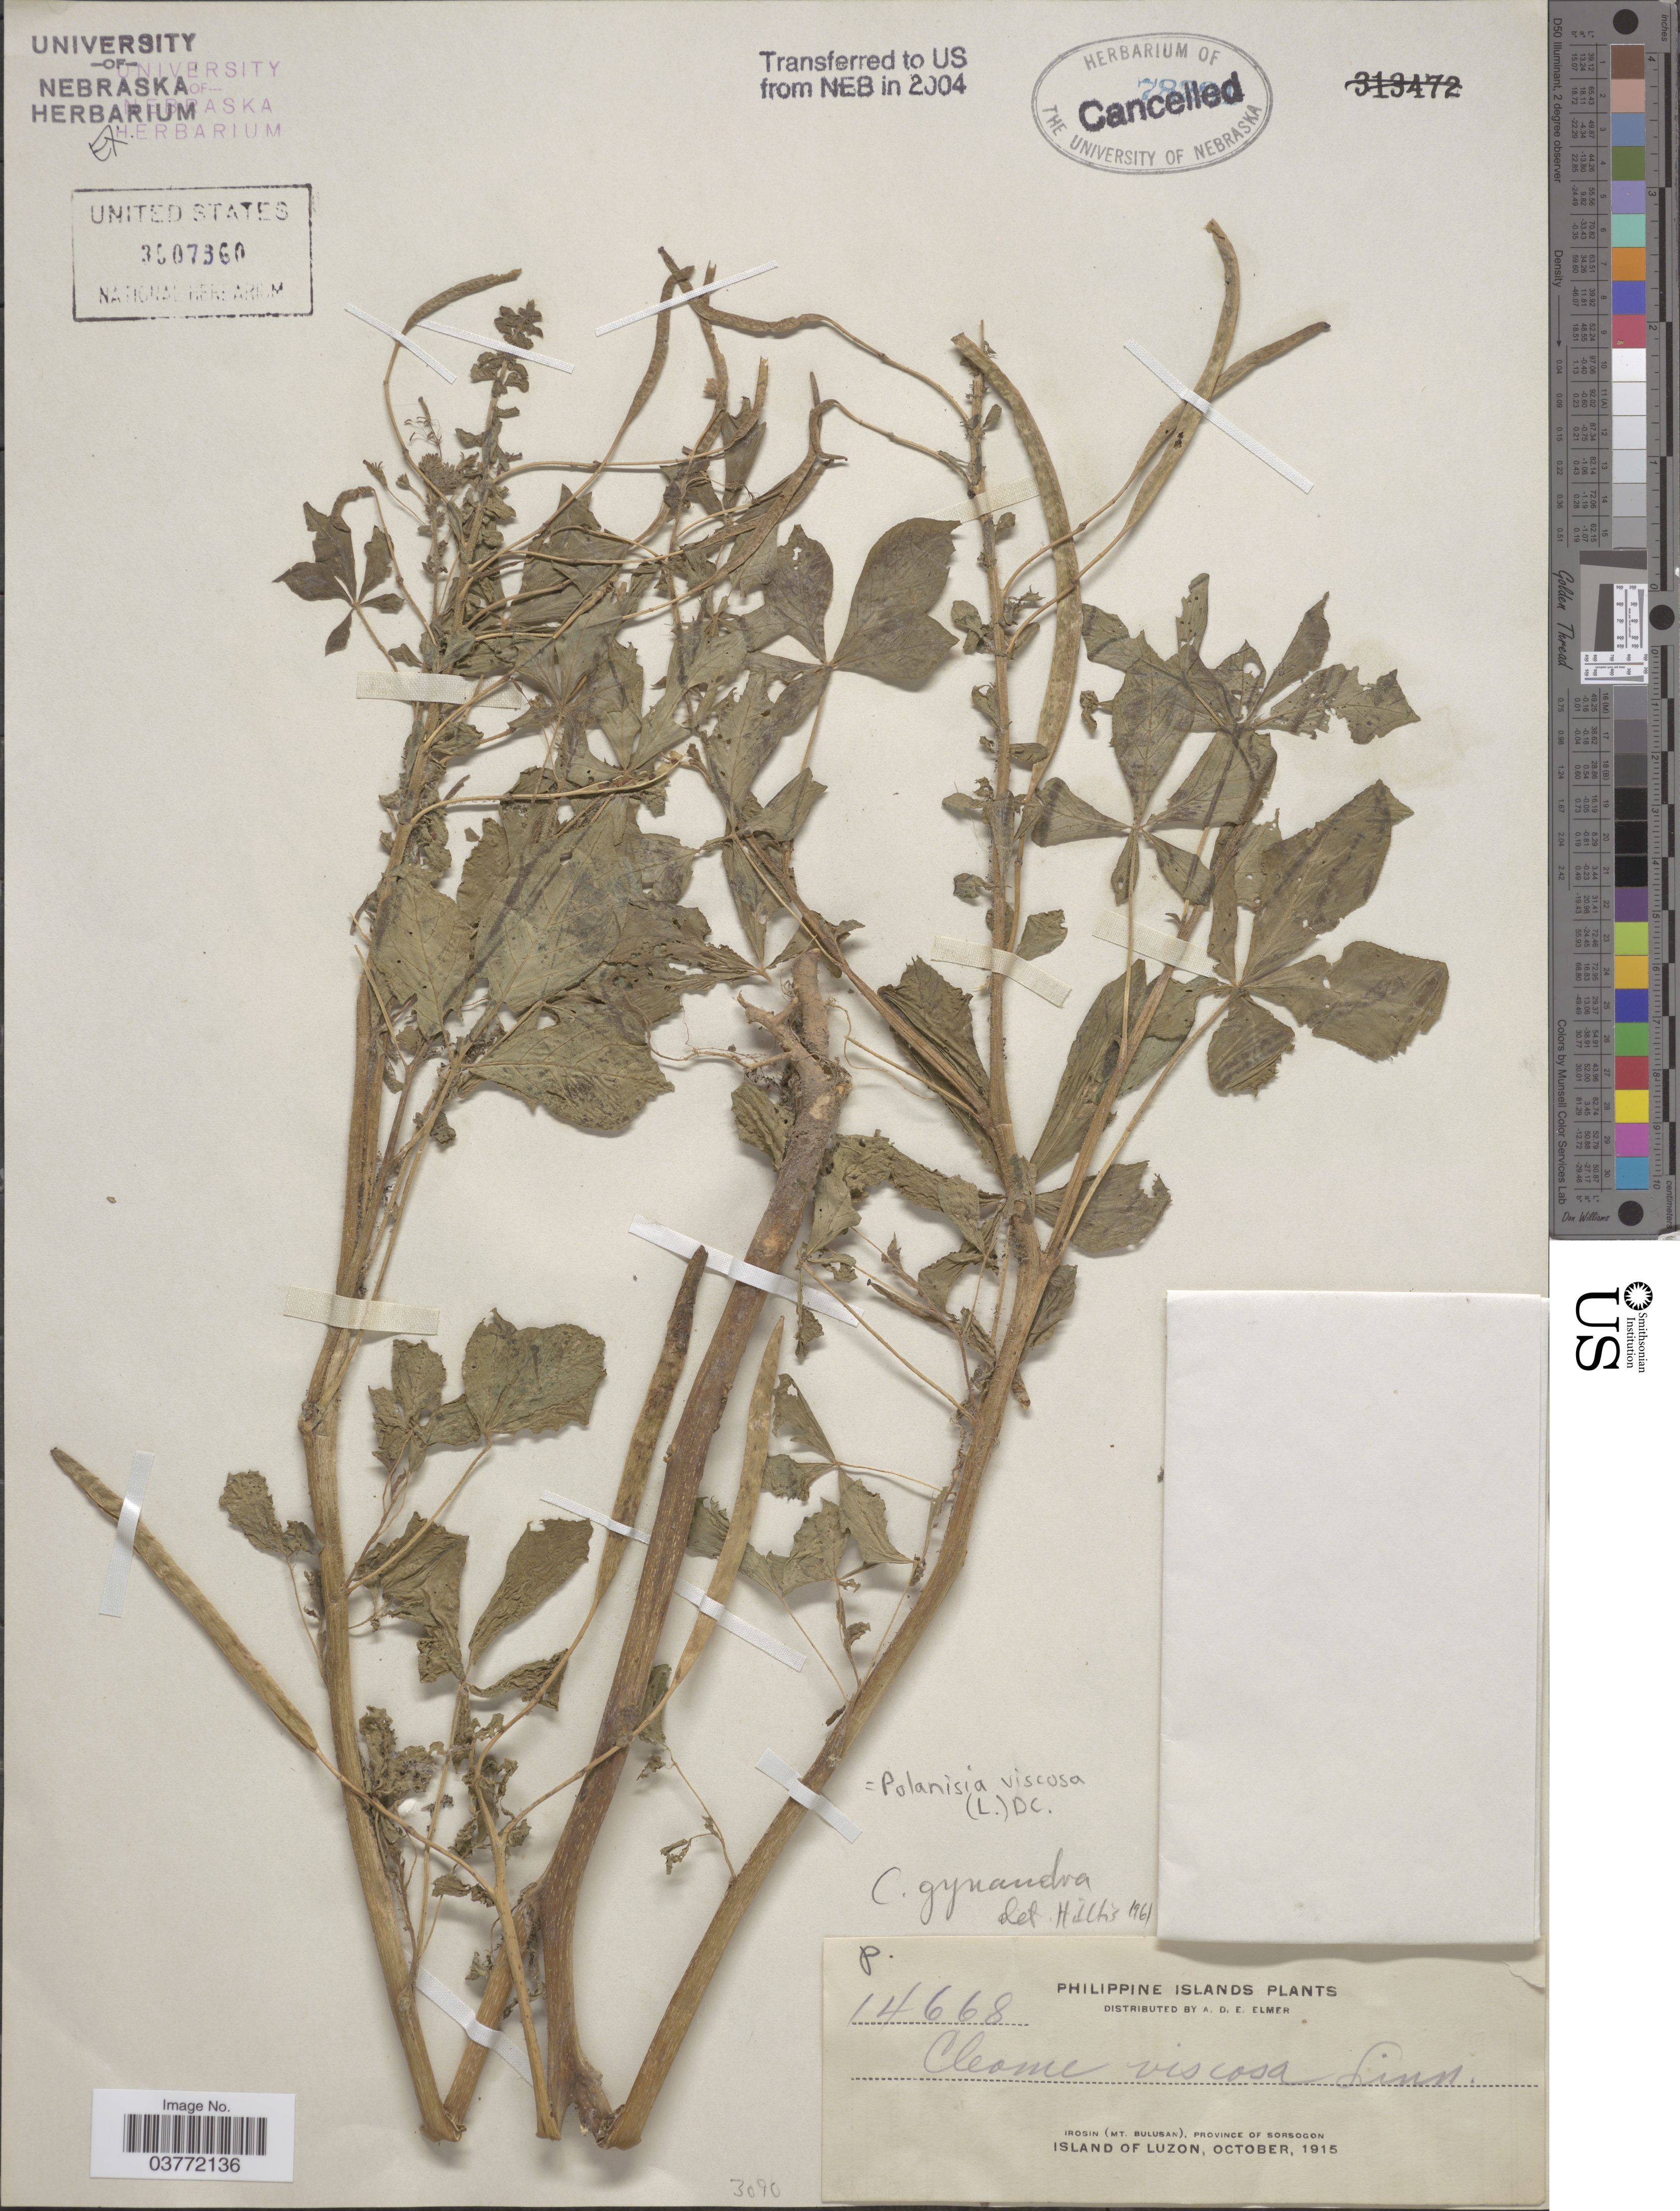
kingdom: Plantae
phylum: Tracheophyta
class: Magnoliopsida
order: Brassicales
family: Cleomaceae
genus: Gynandropsis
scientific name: Gynandropsis gynandra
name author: (L.) Briq.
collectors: A. D. E. Elmer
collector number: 14668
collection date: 1915-10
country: Philippines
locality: Philippine Islands. Irosin (Mt. Bulusan), Province of Sorsogon. Island of Luzon.